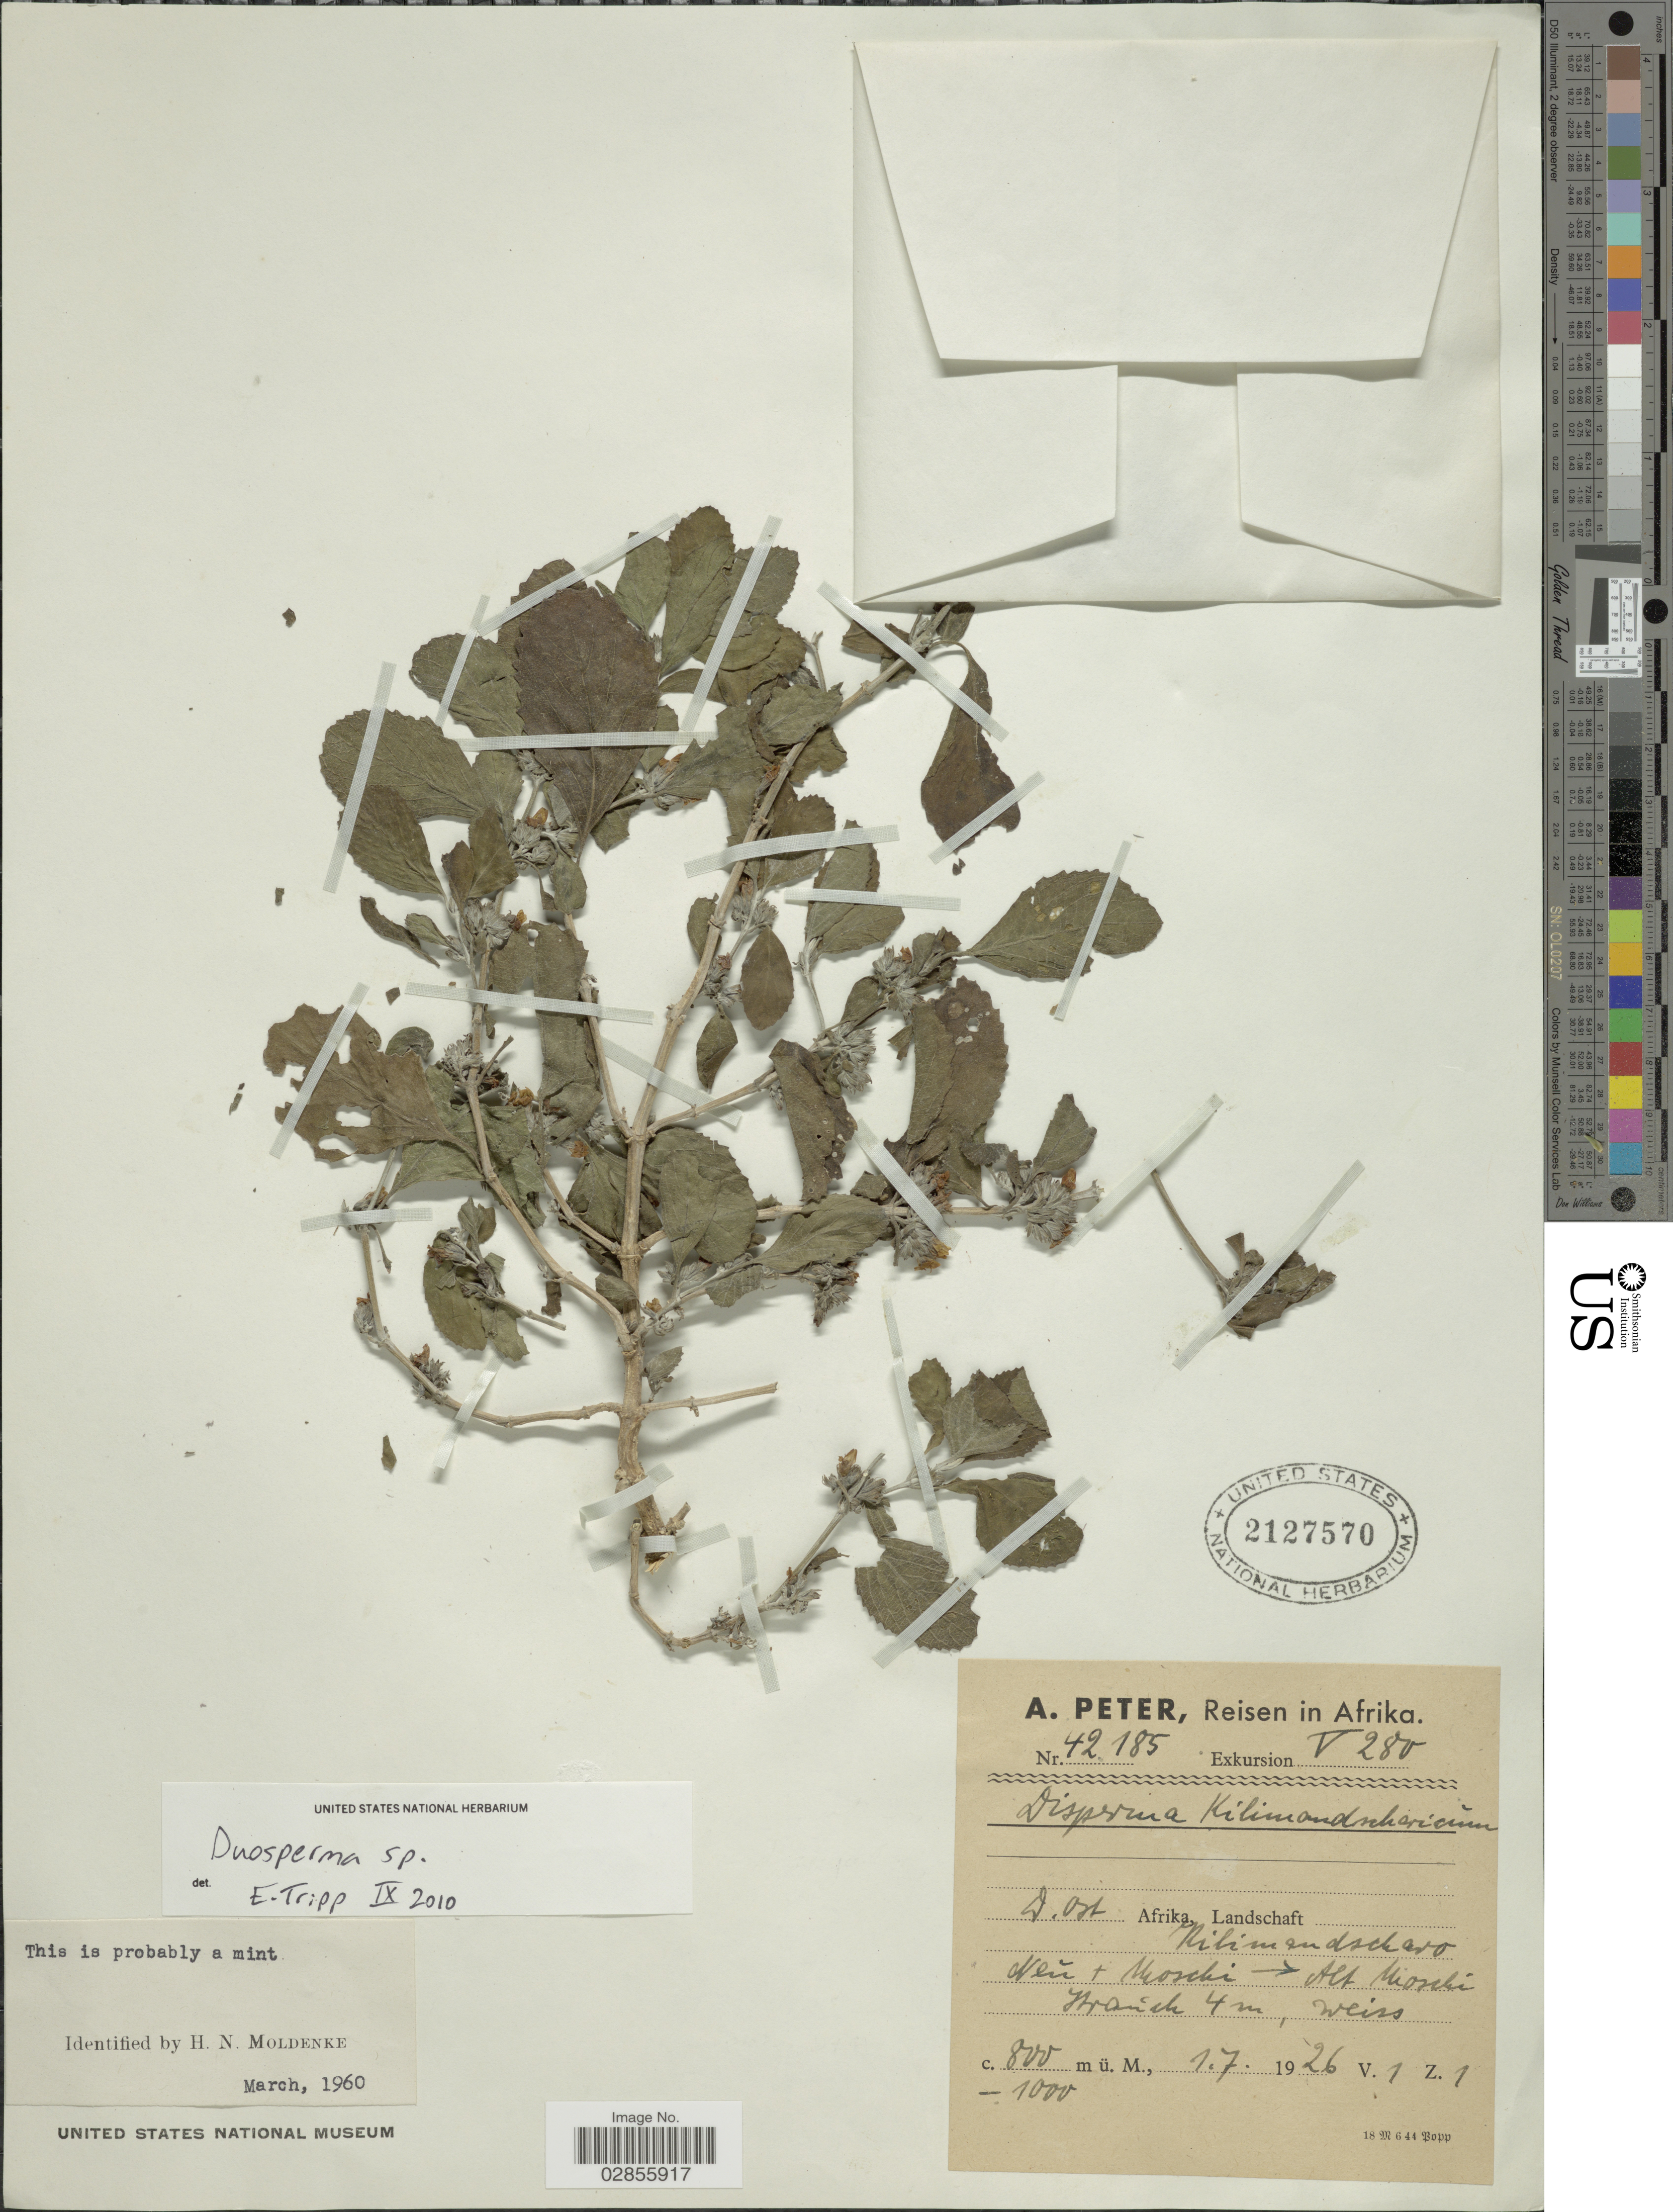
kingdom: Plantae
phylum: Tracheophyta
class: Magnoliopsida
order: Lamiales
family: Acanthaceae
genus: Duosperma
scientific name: Duosperma sp.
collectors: A. Peter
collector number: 42185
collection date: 1926-07-01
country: Tanzania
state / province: Kilimanjaro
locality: D. Ost. Afrika, Landschaft Kilimandscharo. Neu+Mioschi - Alt Mioschi.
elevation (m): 800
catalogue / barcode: US 2175270